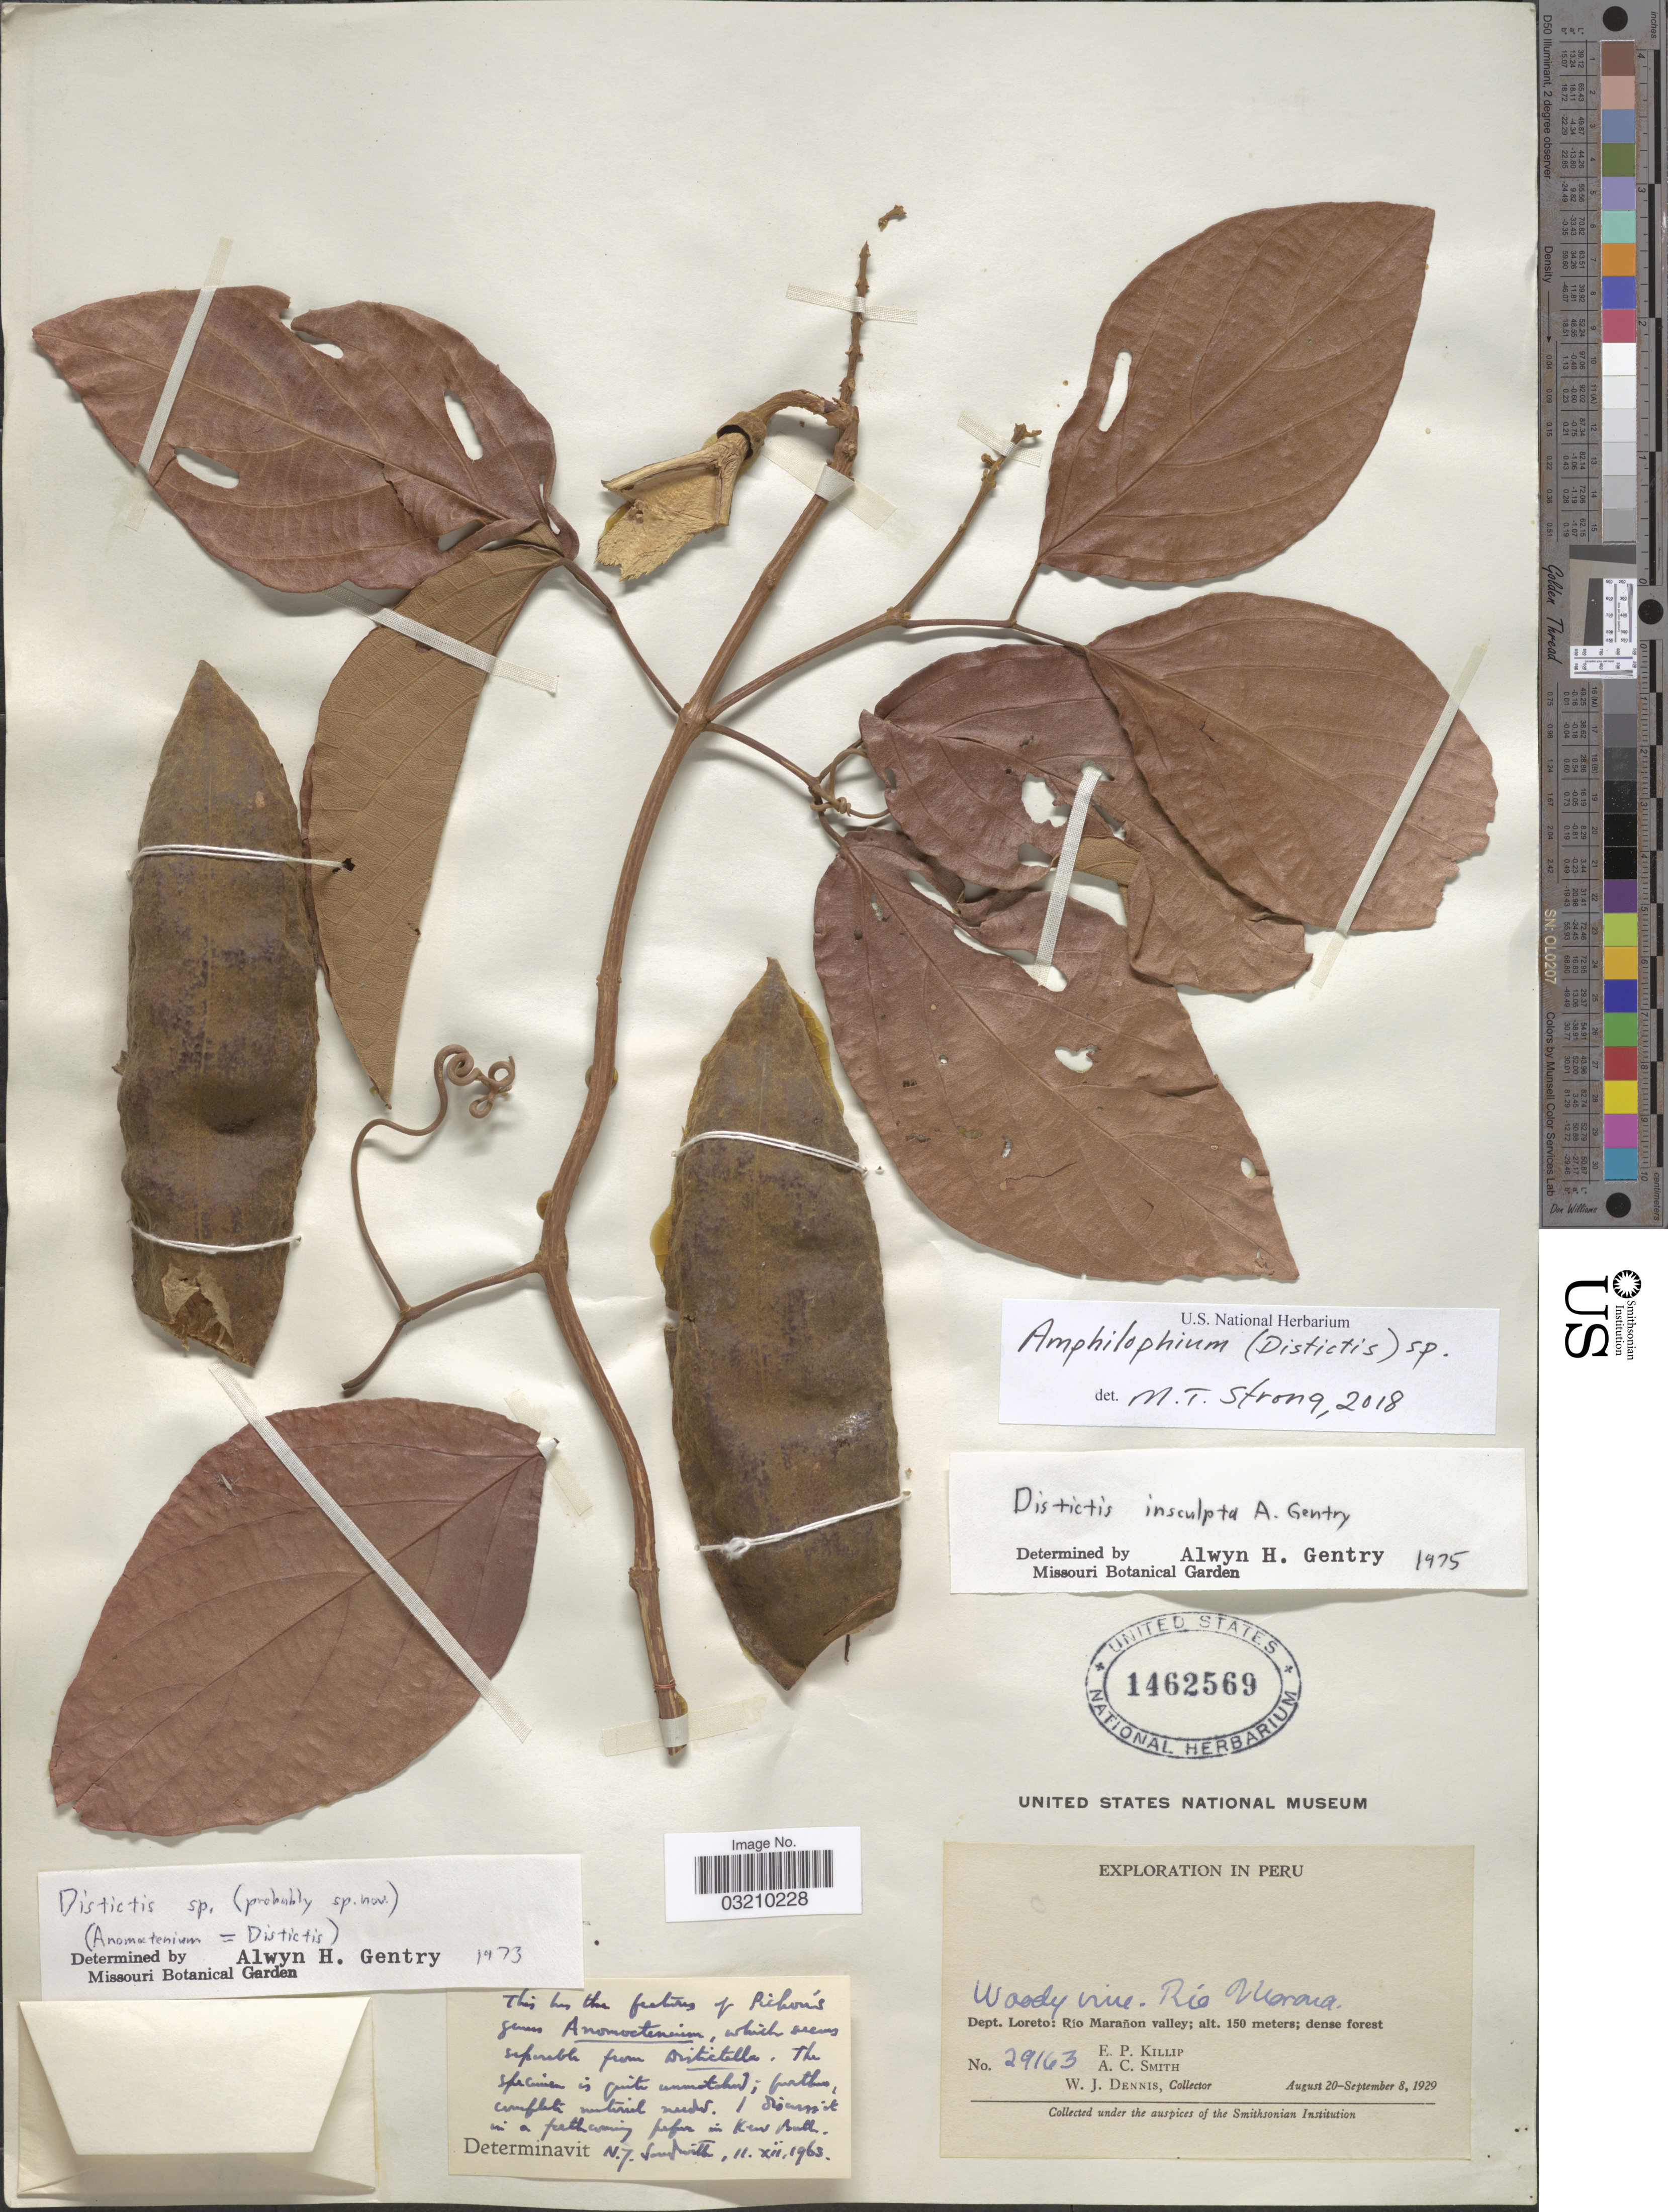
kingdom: Plantae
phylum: Tracheophyta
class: Magnoliopsida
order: Lamiales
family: Bignoniaceae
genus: Amphilophium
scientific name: Amphilophium sp.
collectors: E. P. Killip, A. C. Smith & W. J. Dennis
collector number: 29163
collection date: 1929-08-20/1929-09-08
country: Peru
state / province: Loreto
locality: Rio Morona. Dept. Loreto: Río Marañon valley.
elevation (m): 150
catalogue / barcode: US 1462569